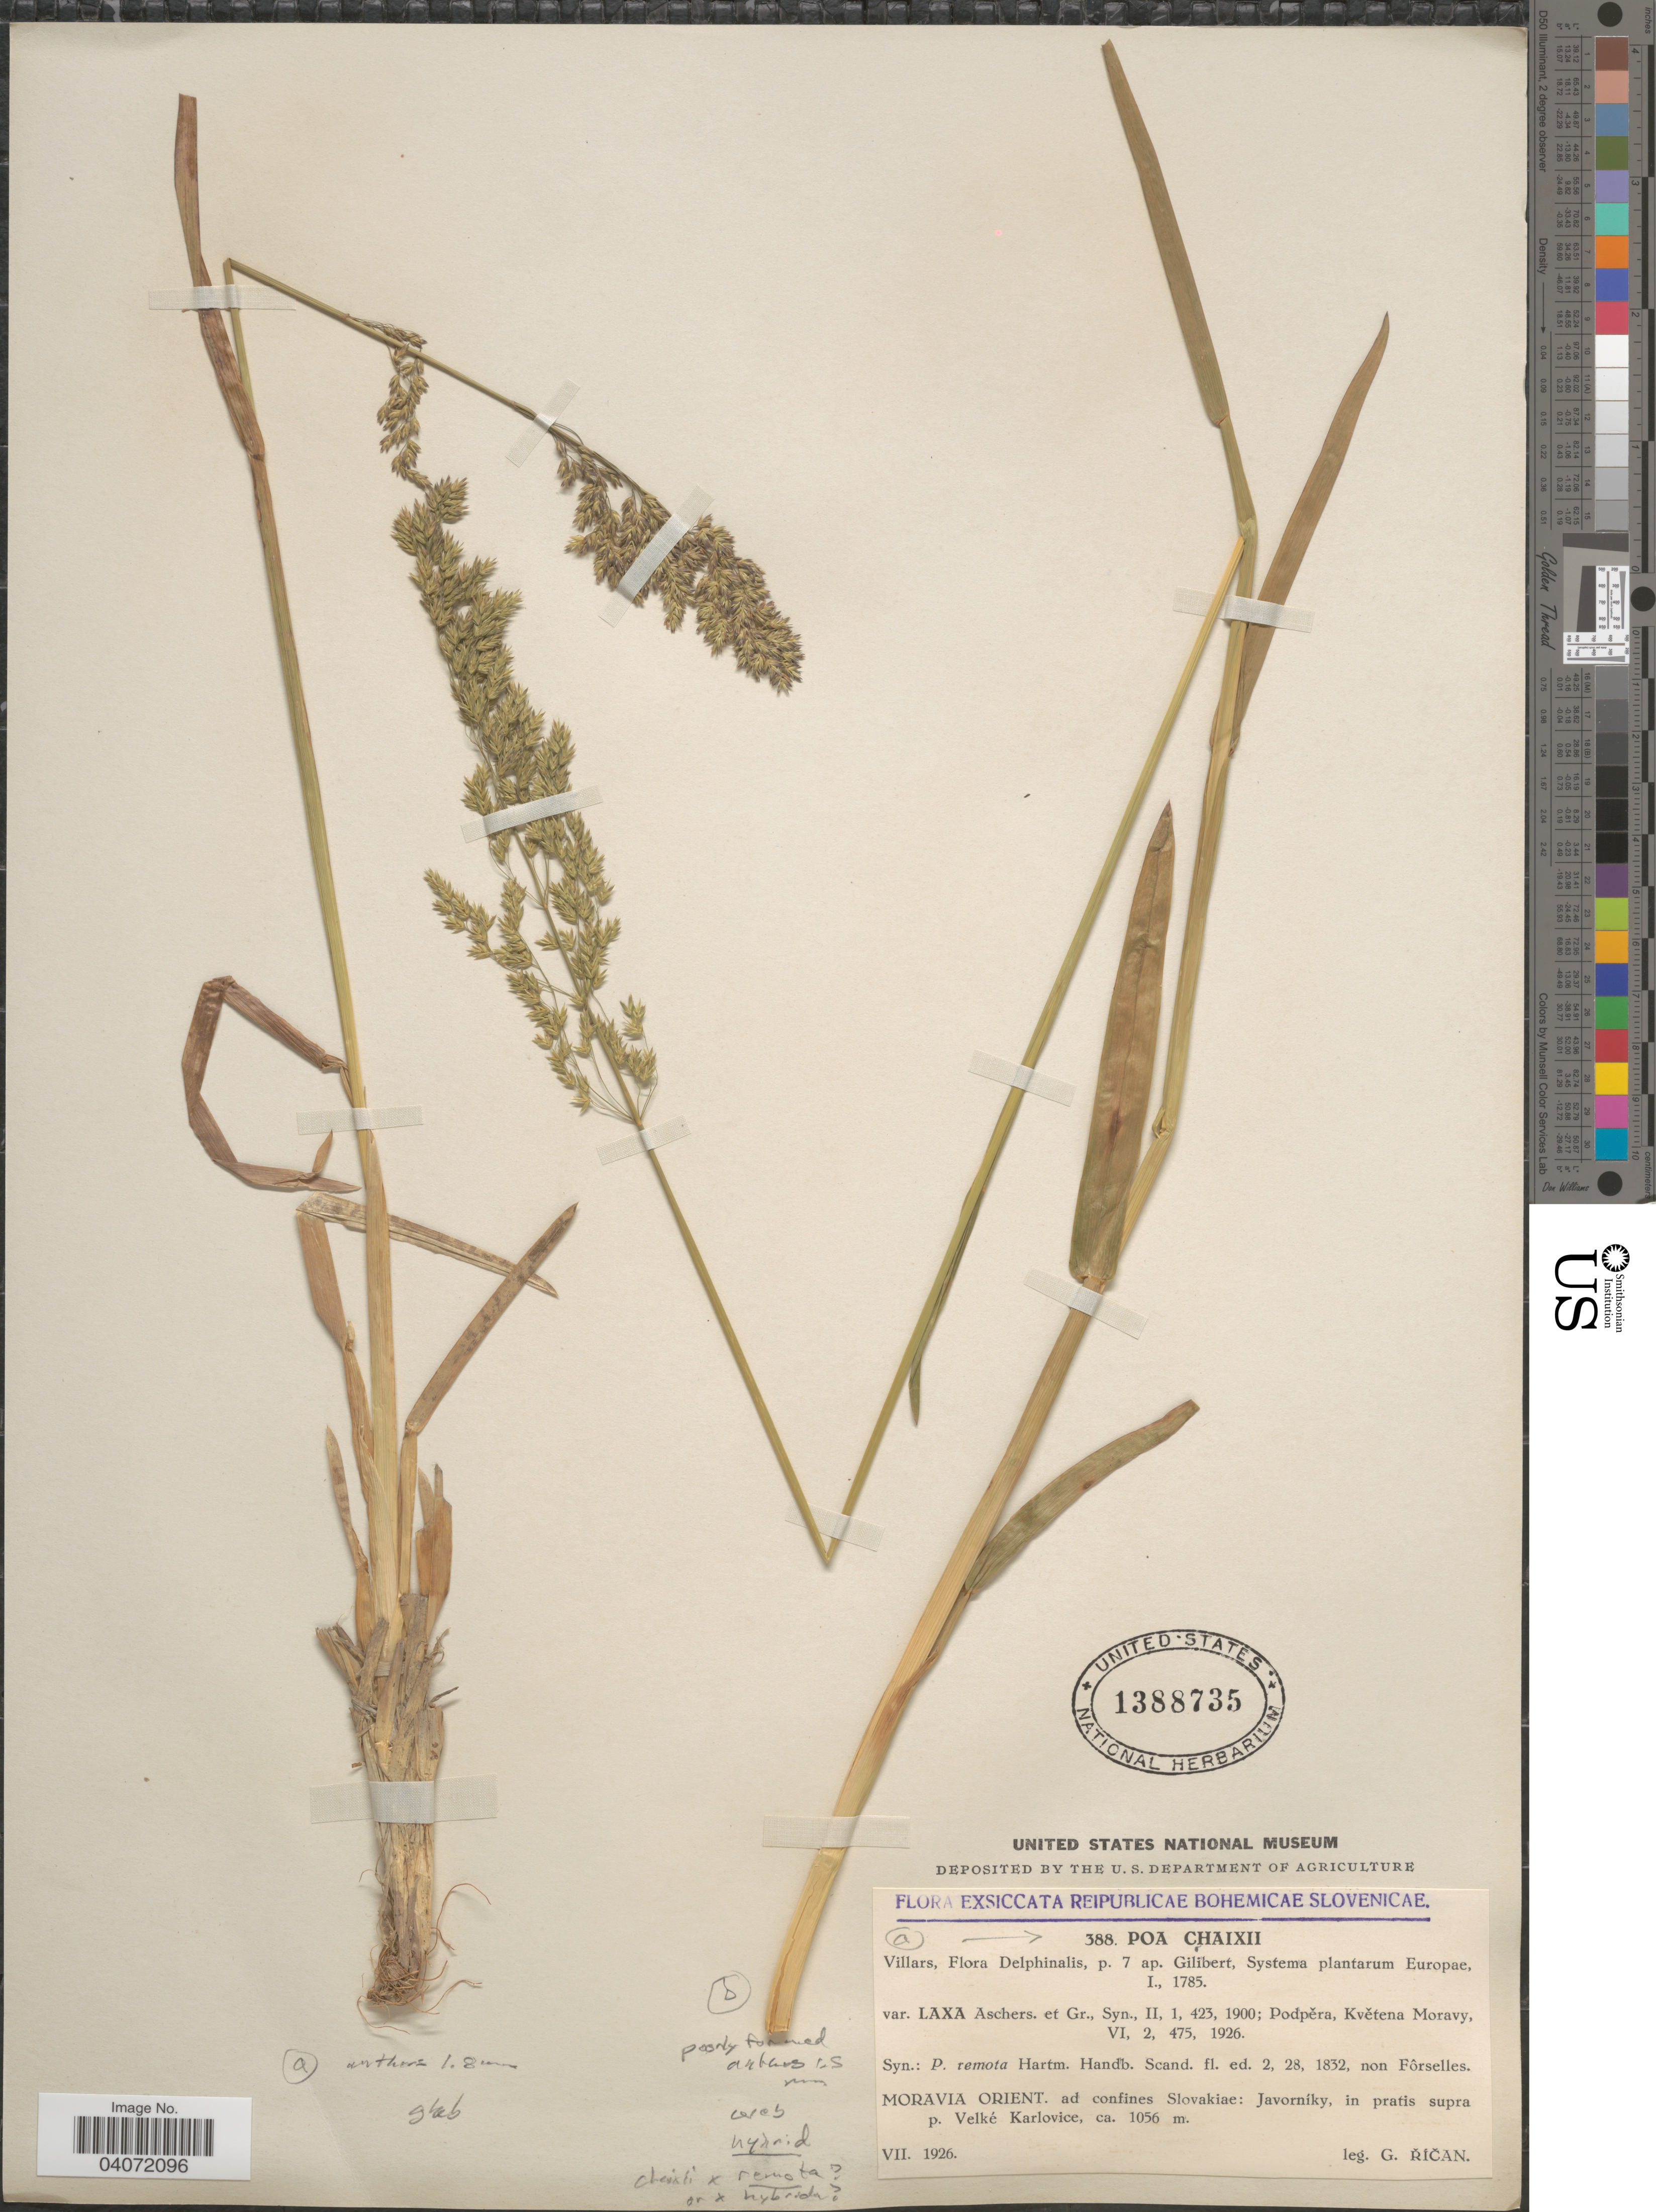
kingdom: Plantae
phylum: Tracheophyta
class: Liliopsida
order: Poales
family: Poaceae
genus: Poa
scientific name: Poa chaixii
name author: Vill.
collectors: G. Rican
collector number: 388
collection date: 1926-07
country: Czechia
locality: Moravia Orient. ad confines Slovakiae: Javorniky, in pratis supra p. Velké Karlovice.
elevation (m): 1056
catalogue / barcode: US 1388735